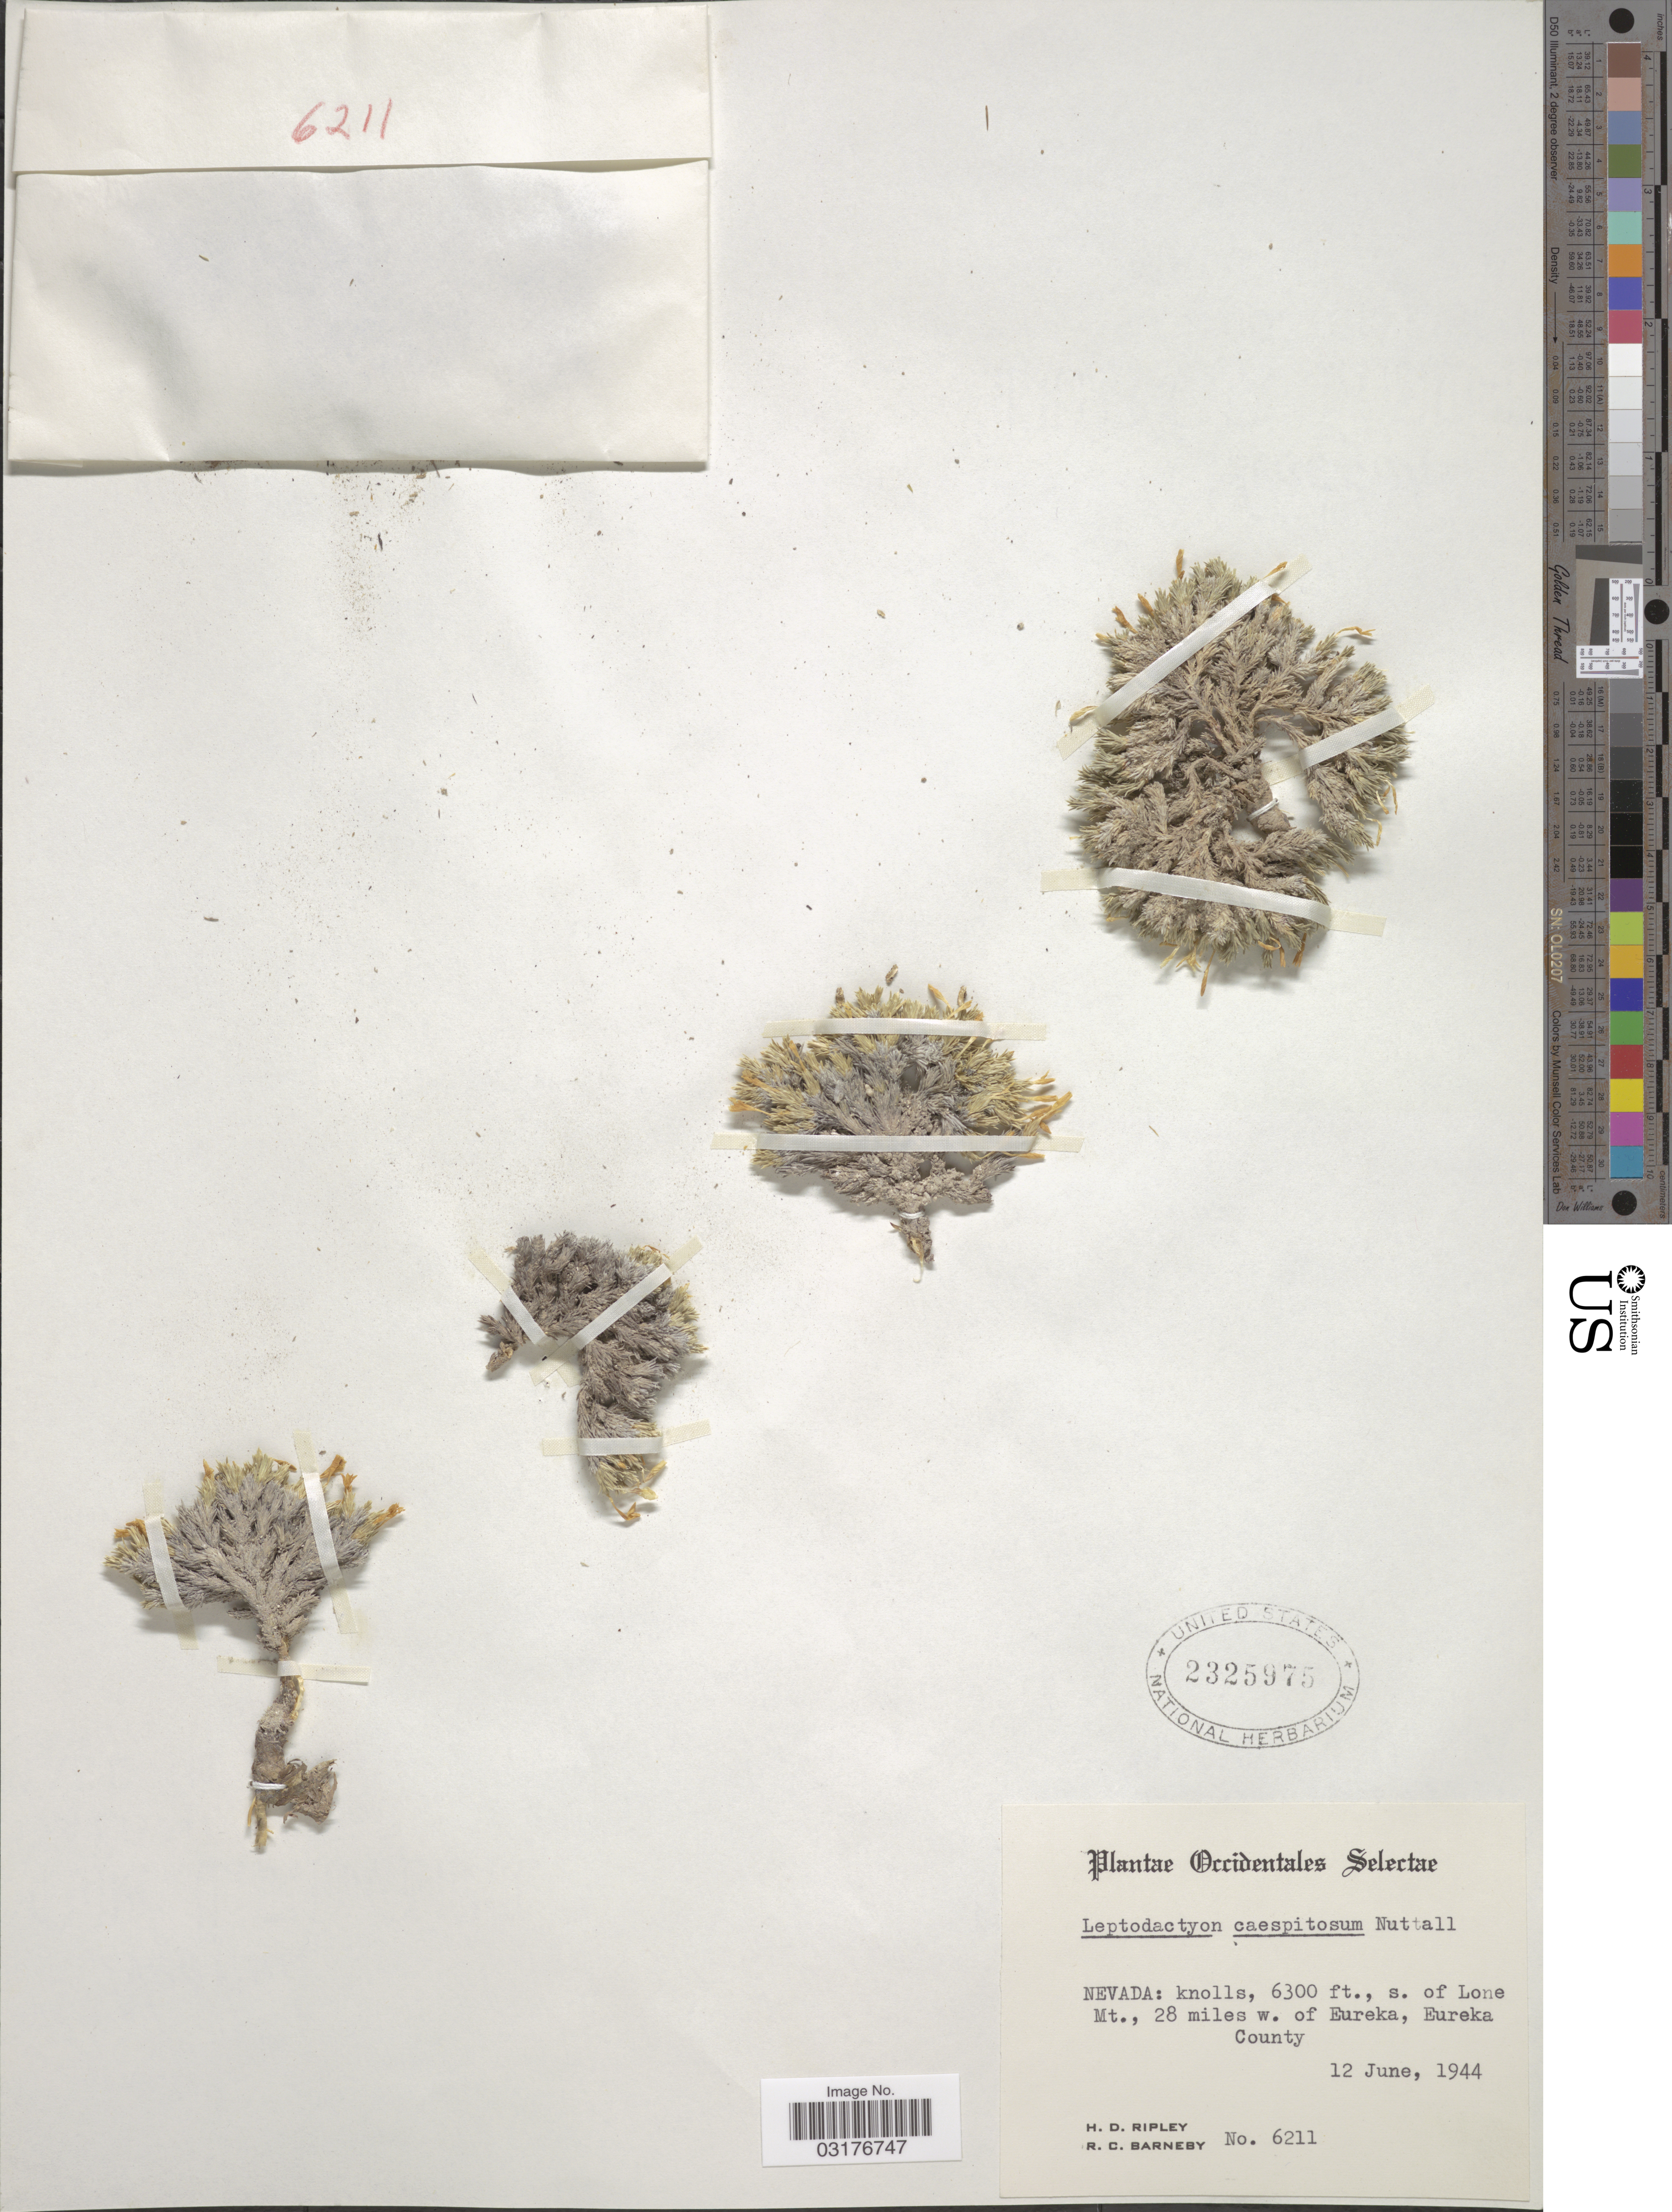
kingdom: Plantae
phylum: Tracheophyta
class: Magnoliopsida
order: Ericales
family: Polemoniaceae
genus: Linanthus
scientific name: Linanthus caespitosus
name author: (Nutt.) J.M. Porter & L.A. Johnson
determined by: Strong, Mark T., (BOT), Smithsonian Institution - National Museum of Natural History (UNITED STATES)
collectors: H. Ripley & R. C. Barneby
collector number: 6211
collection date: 1944-06-12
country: United States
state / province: Nevada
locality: S. of Lone Mt., 28 miles w. of Eureka, Eureka County.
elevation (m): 1920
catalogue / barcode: US 2325975